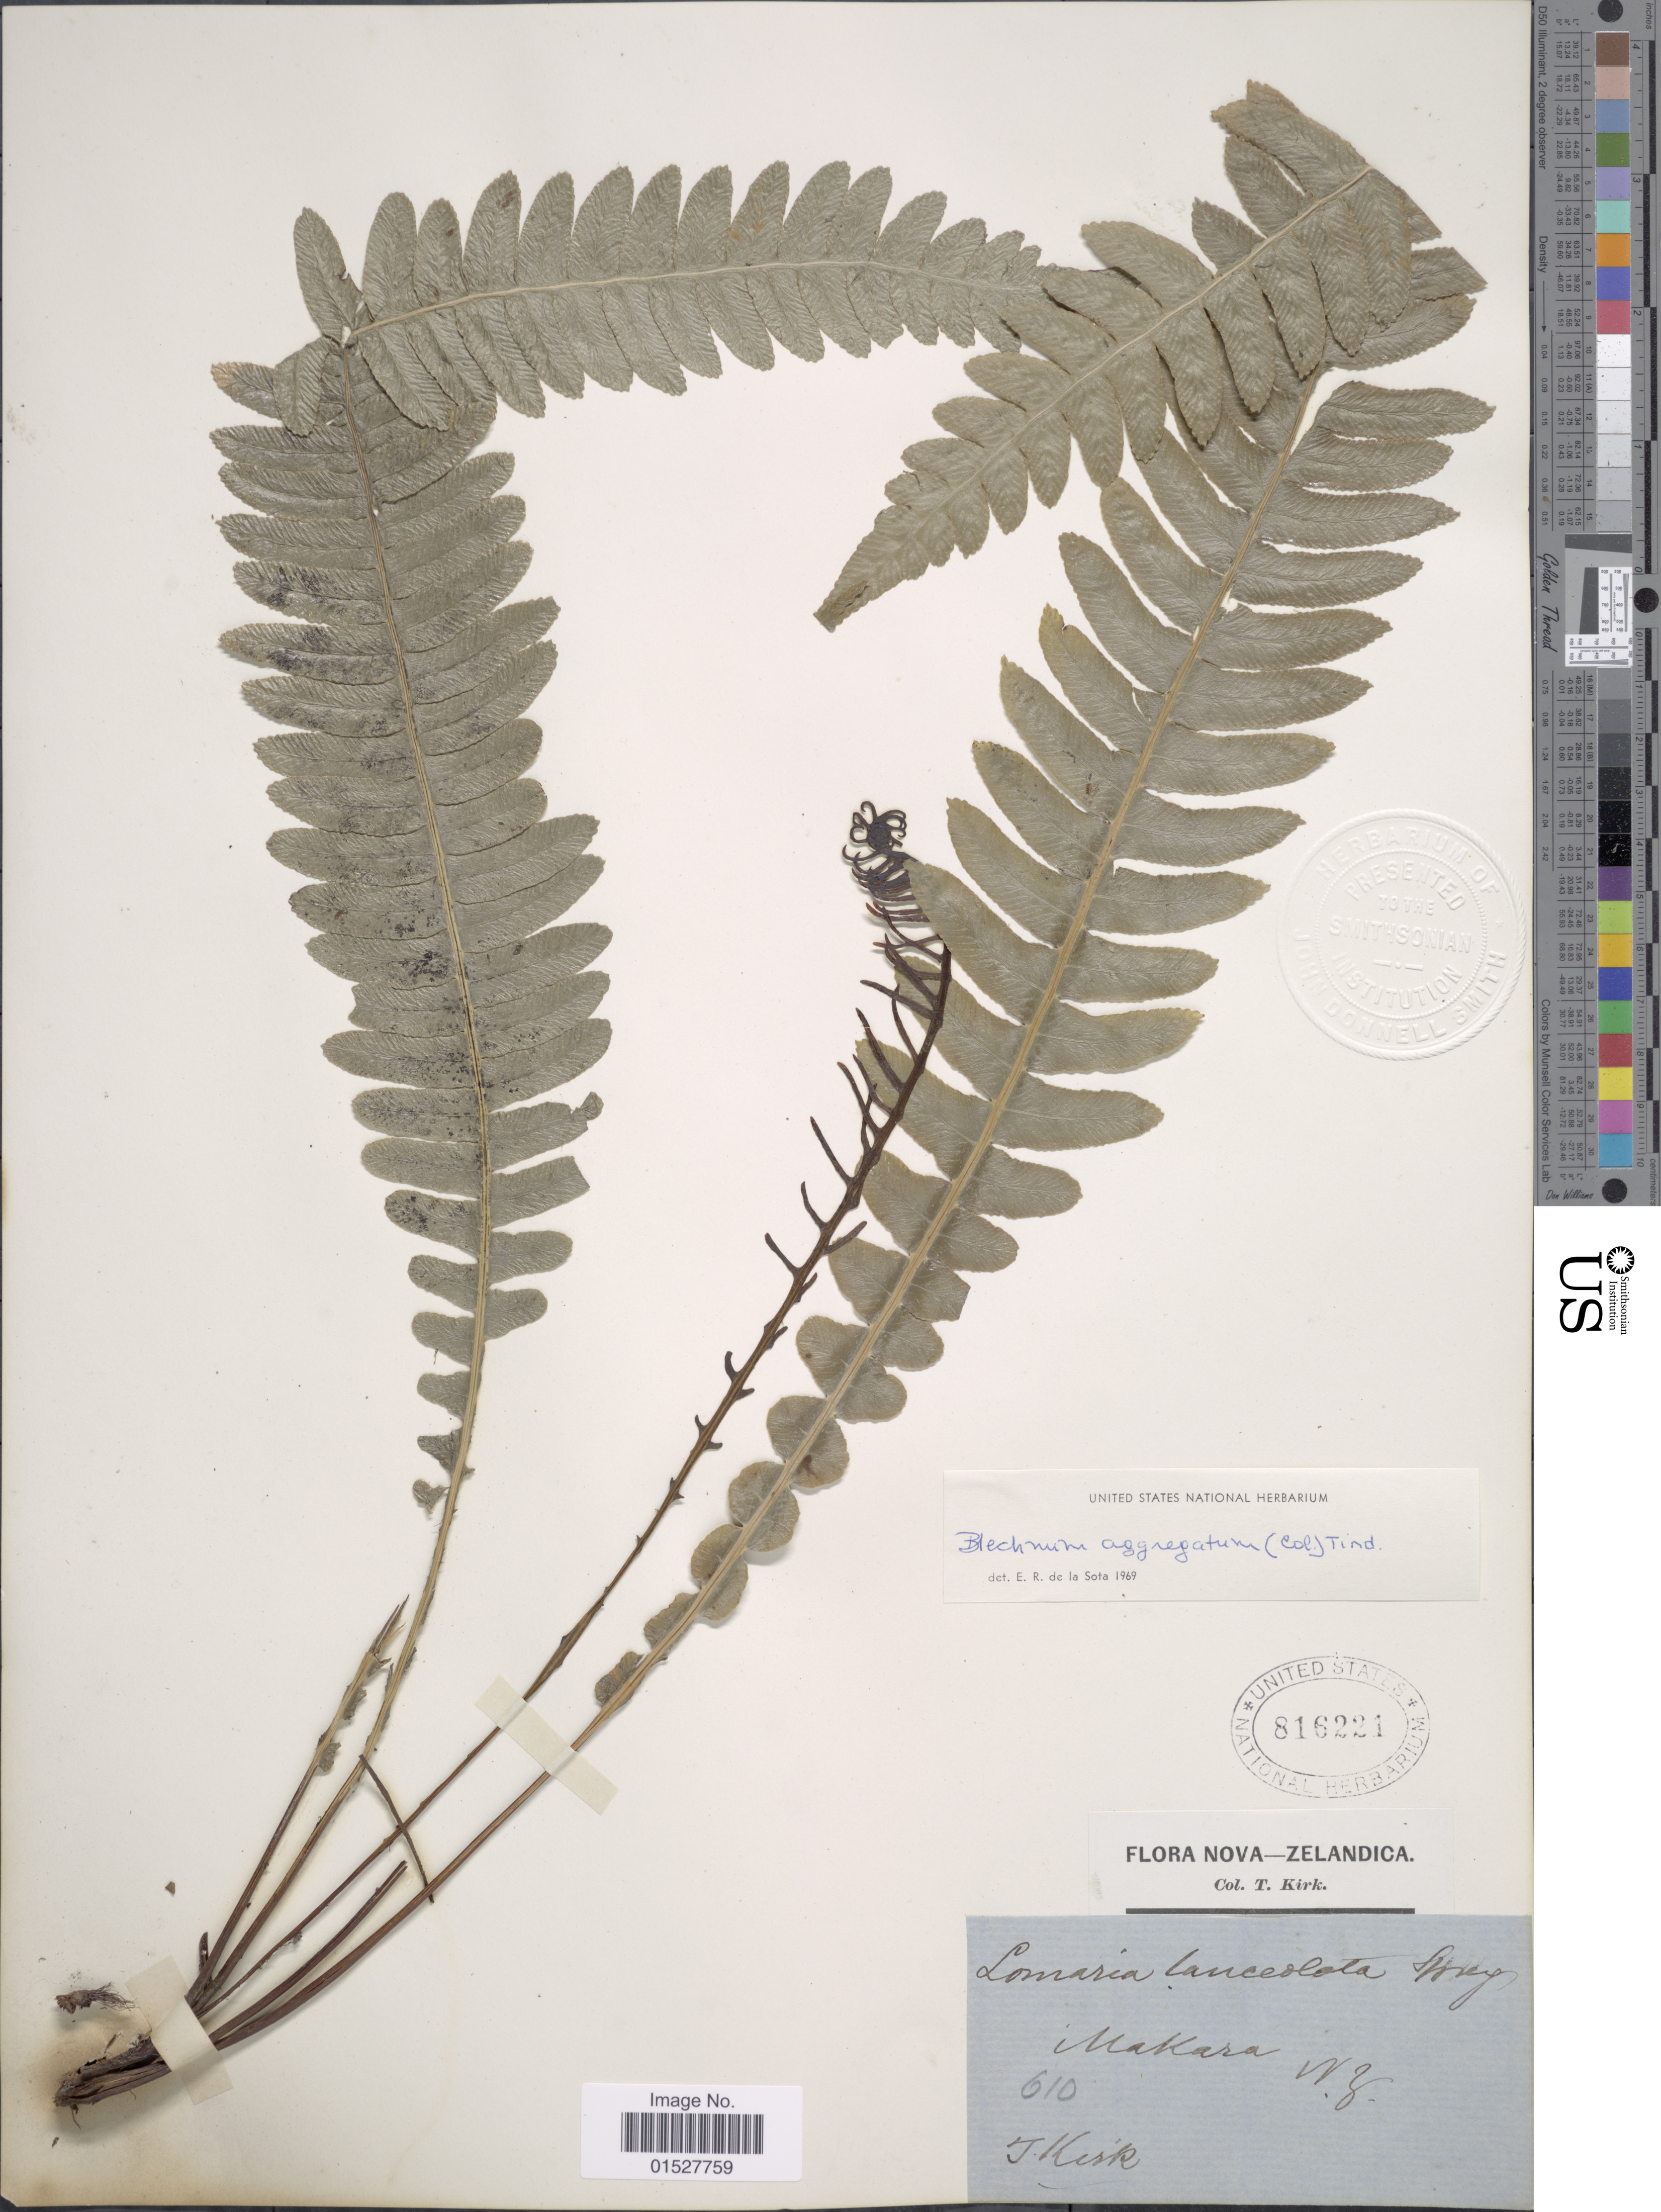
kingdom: Plantae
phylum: Tracheophyta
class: Polypodiopsida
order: Polypodiales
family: Blechnaceae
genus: Blechnum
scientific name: Blechnum aggregatum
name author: (Colenso) Tindale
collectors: T. Kirk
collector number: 610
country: New Zealand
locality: Makara N.Z.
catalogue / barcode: US 816221